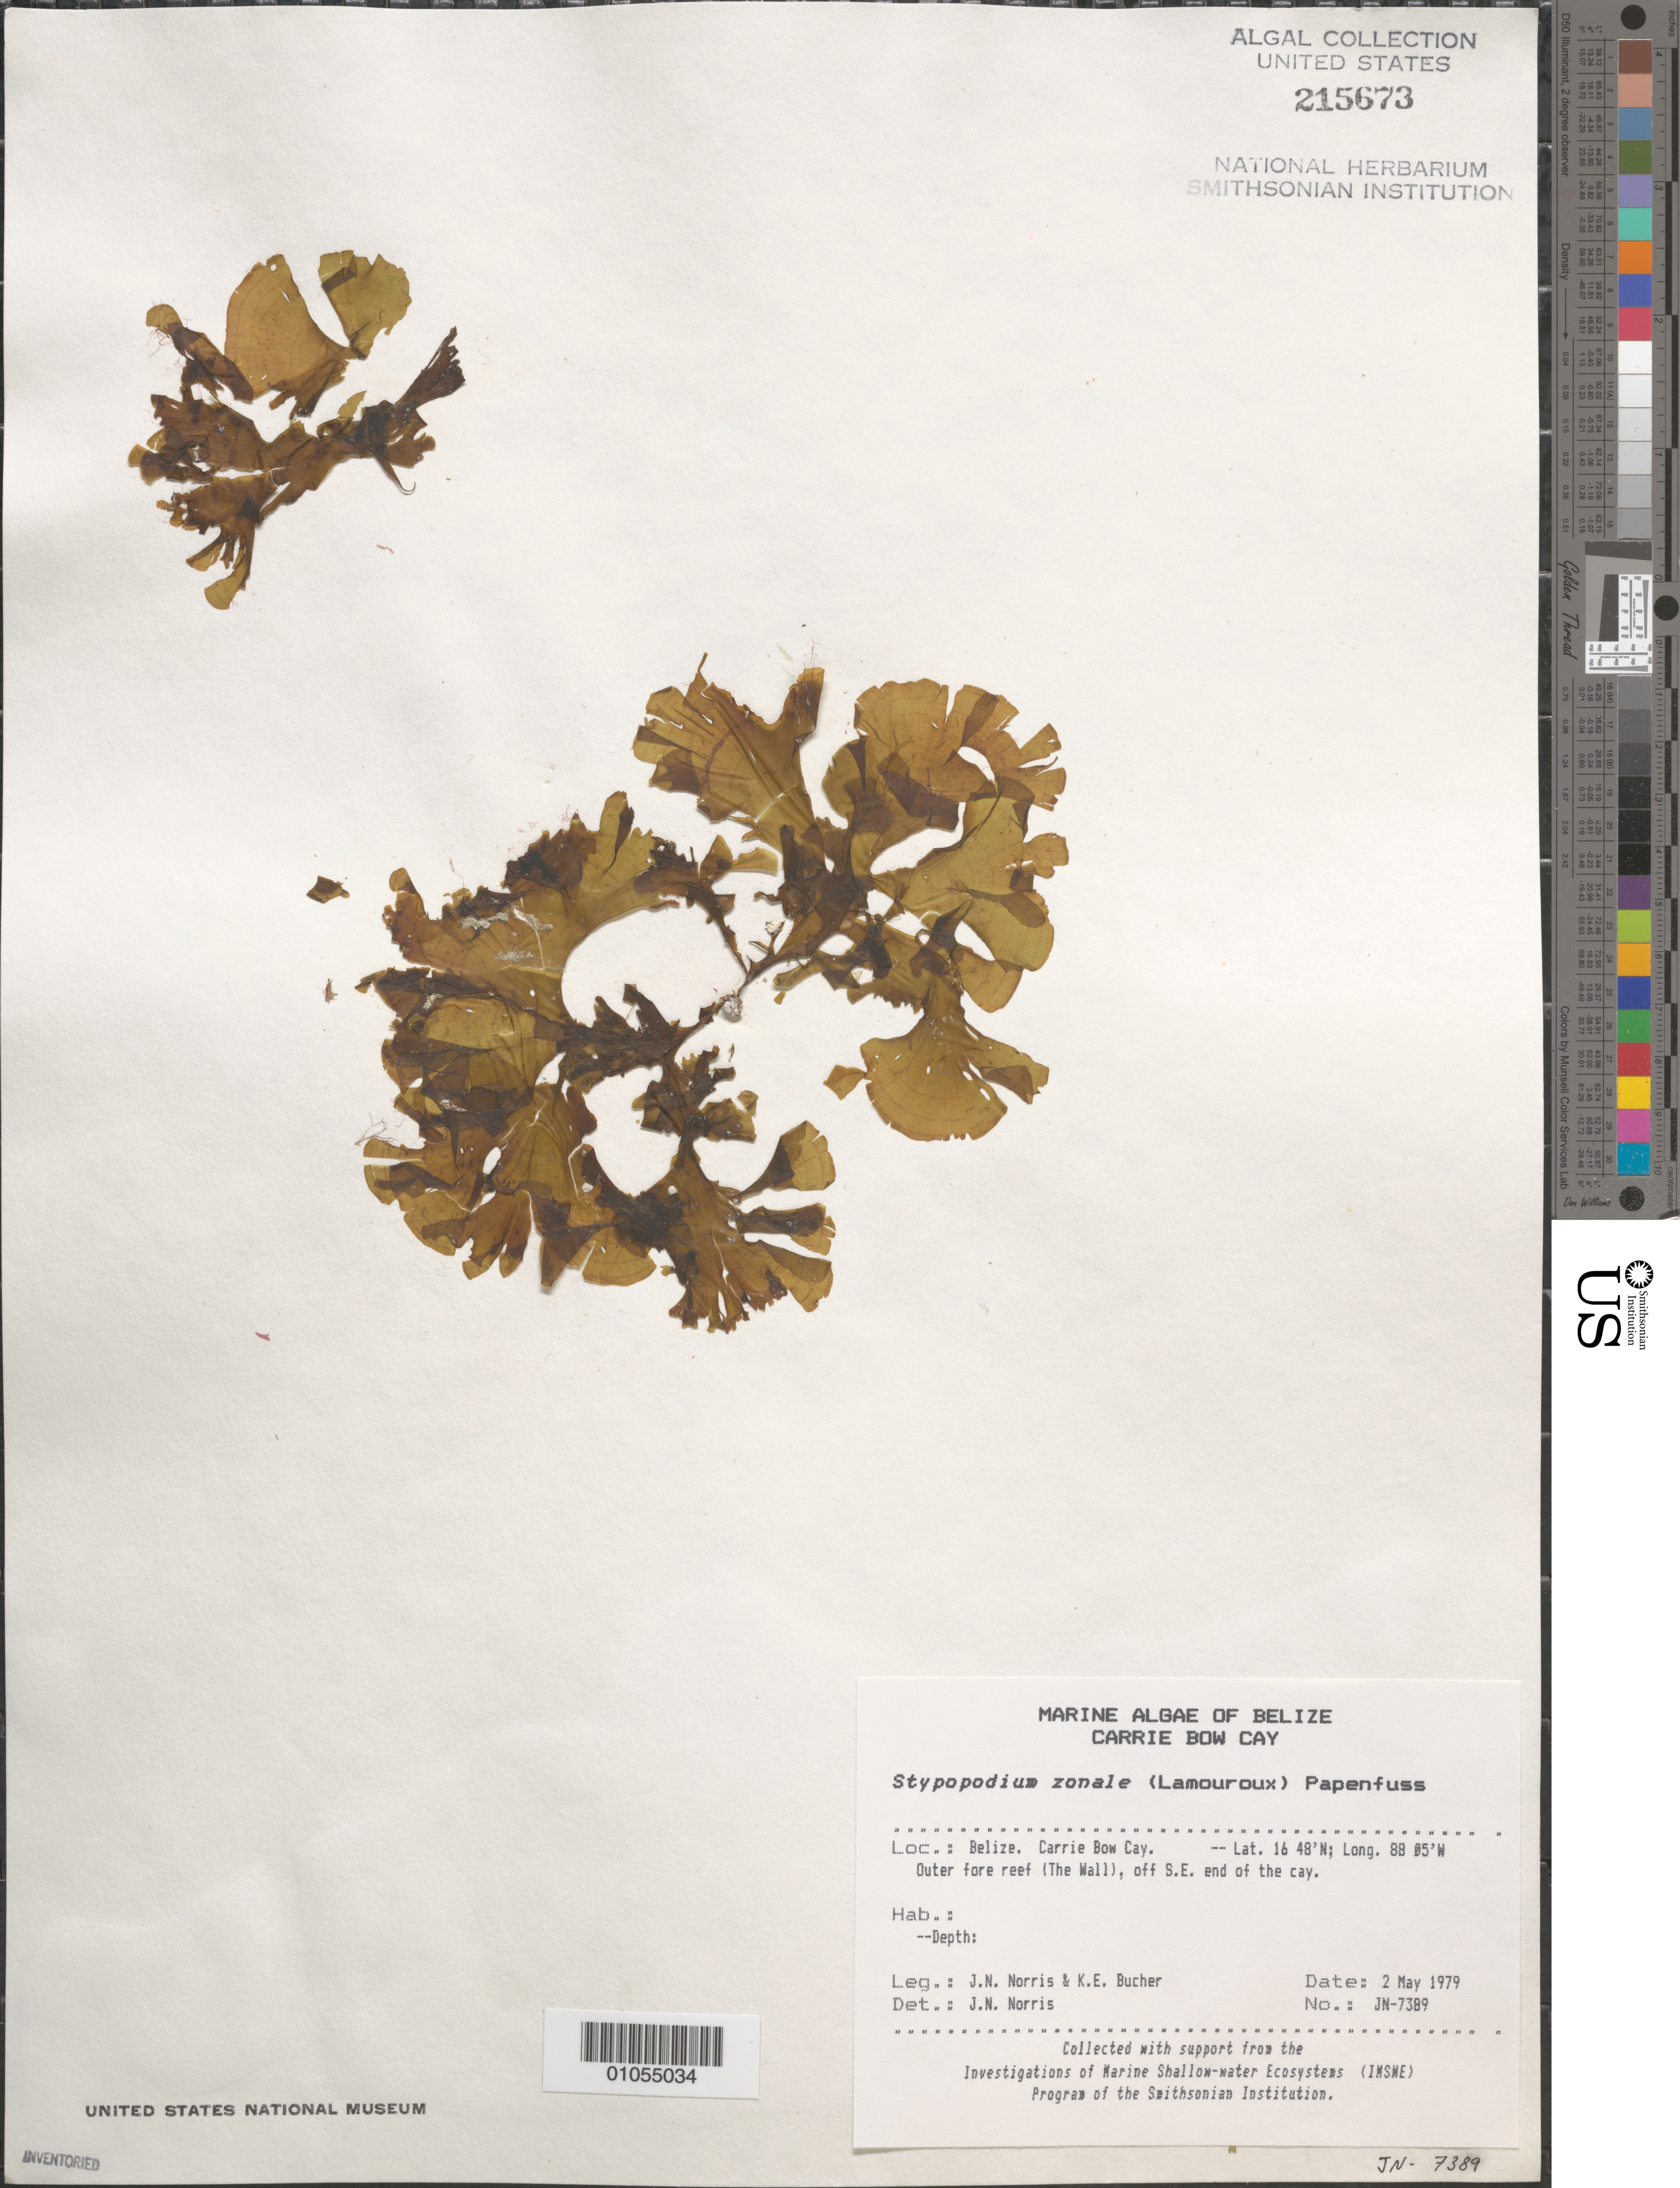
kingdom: Chromista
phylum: Ochrophyta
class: Phaeophyceae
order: Dictyotales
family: Dictyotaceae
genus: Stypopodium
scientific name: Stypopodium zonale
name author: (J.V.Lamouroux) Papenf.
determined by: Norris, James N.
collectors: J. N. Norris & K. E. Bucher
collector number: JN-7389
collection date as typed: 02 May 1979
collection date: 1979-05-02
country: Belize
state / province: Stann Creek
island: Carrie Bow Cay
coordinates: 16 48'N, 88 05'W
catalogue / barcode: US 215673